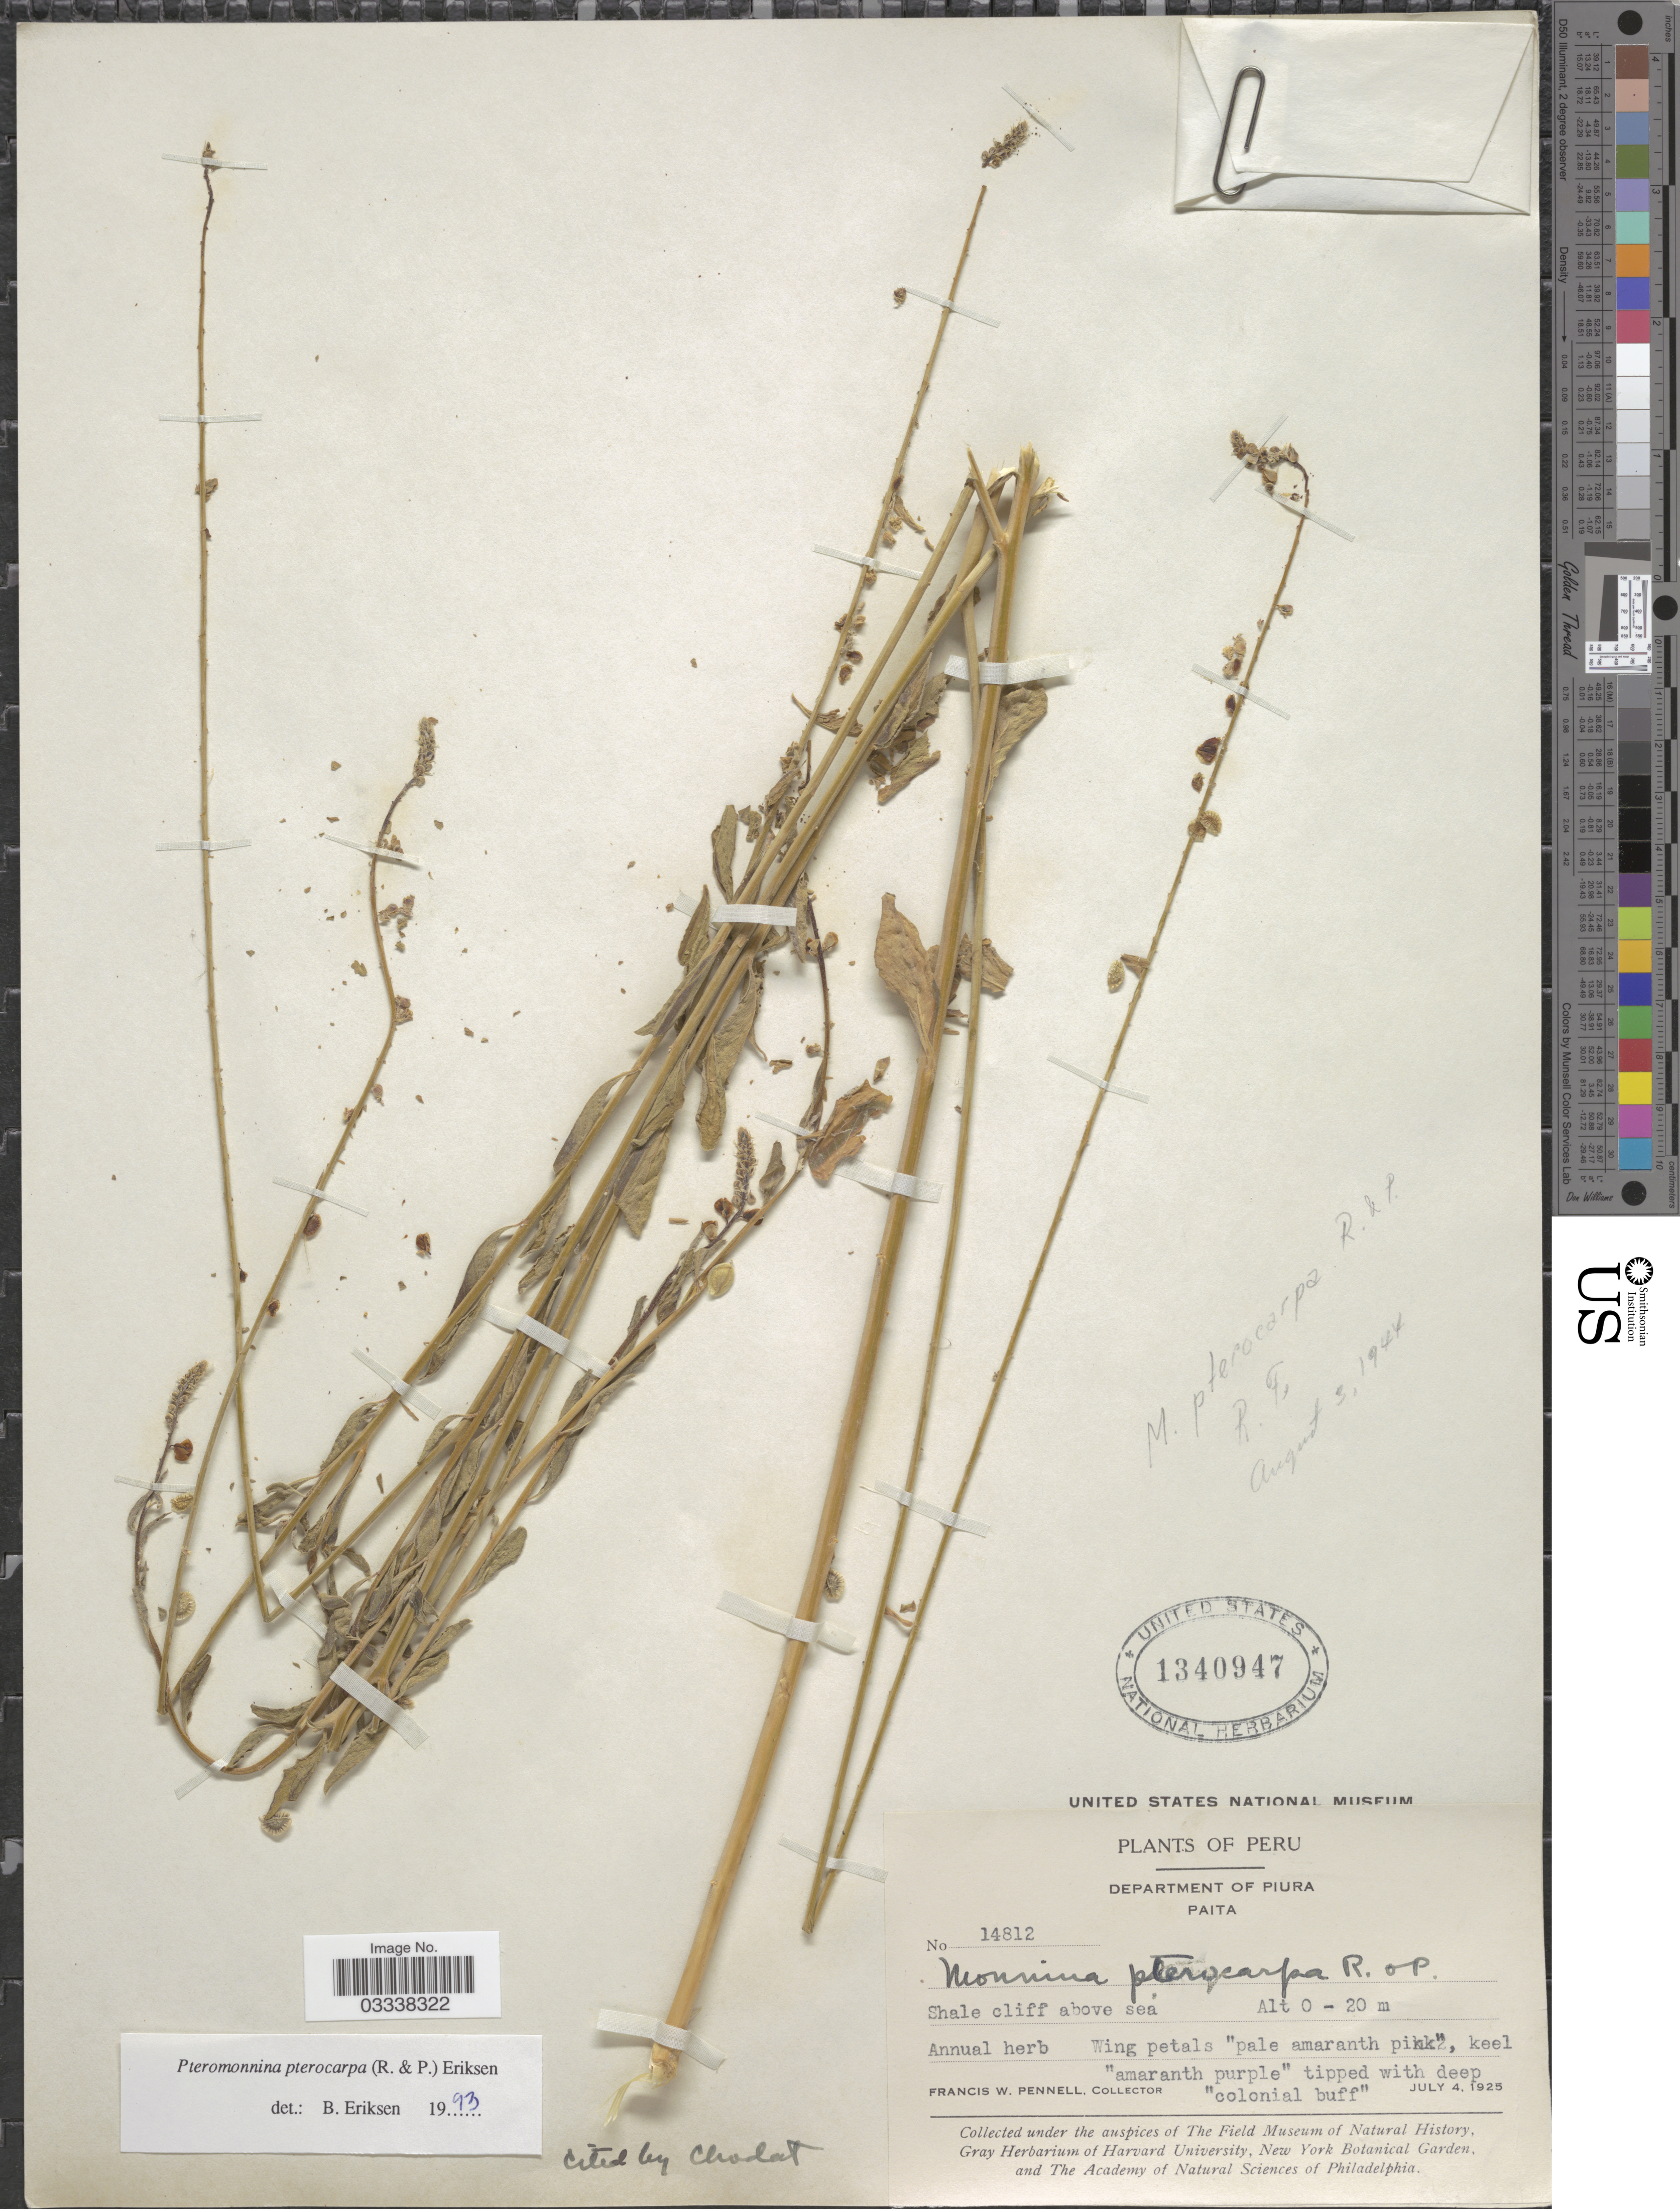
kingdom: Plantae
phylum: Tracheophyta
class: Magnoliopsida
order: Fabales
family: Polygalaceae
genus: Monnina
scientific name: Monnina pterocarpa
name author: Ruiz & Pav.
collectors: F. W. Pennell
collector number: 14812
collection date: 1925-07-04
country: Peru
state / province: Piura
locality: Department of Piura, Paita.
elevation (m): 0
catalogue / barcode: US 1340947